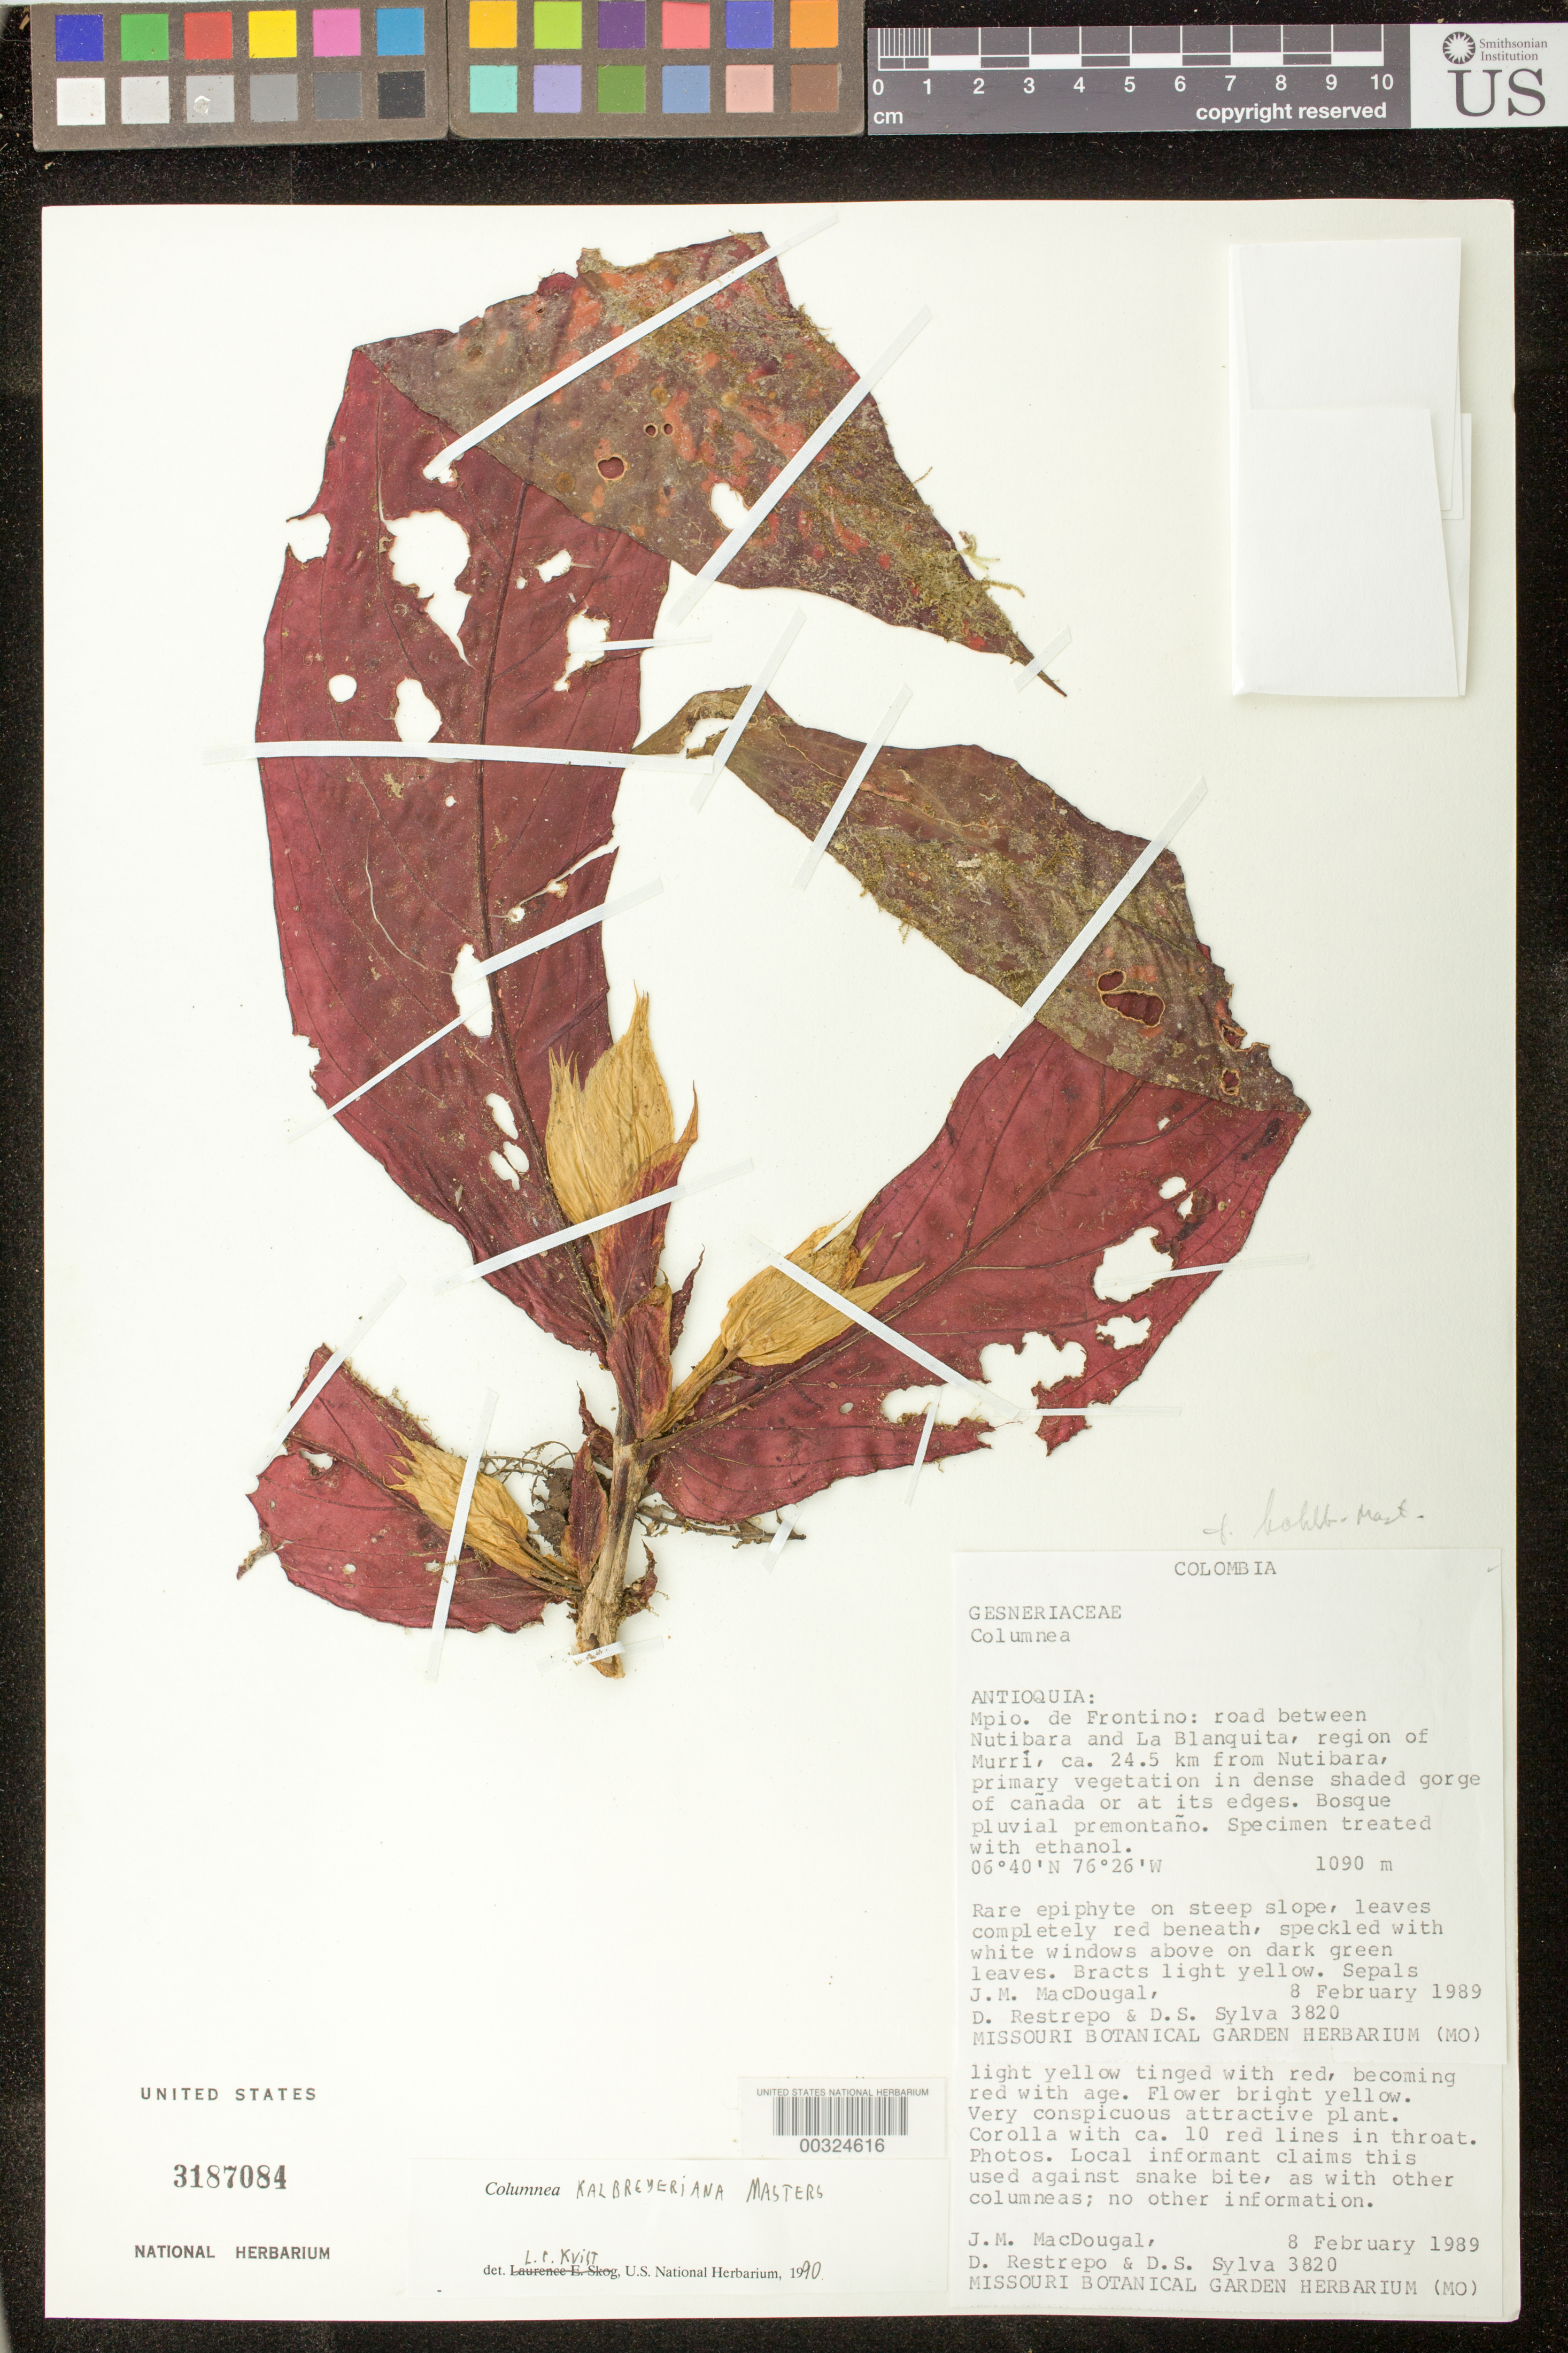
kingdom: Plantae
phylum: Tracheophyta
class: Magnoliopsida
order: Lamiales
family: Gesneriaceae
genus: Columnea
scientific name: Columnea kalbreyeriana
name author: Mast.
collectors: J. M. MacDougal, D. Restrepo & D. Sylva-S.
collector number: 3820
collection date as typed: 08 Feb 1989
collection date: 1989-02-08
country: Colombia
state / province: Antioquia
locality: Mpio. of Frontino, road between Nutibara and La Blanquita, region of Murri, ca 24.5 km from Nutibara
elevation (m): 1090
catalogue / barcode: US 3187084